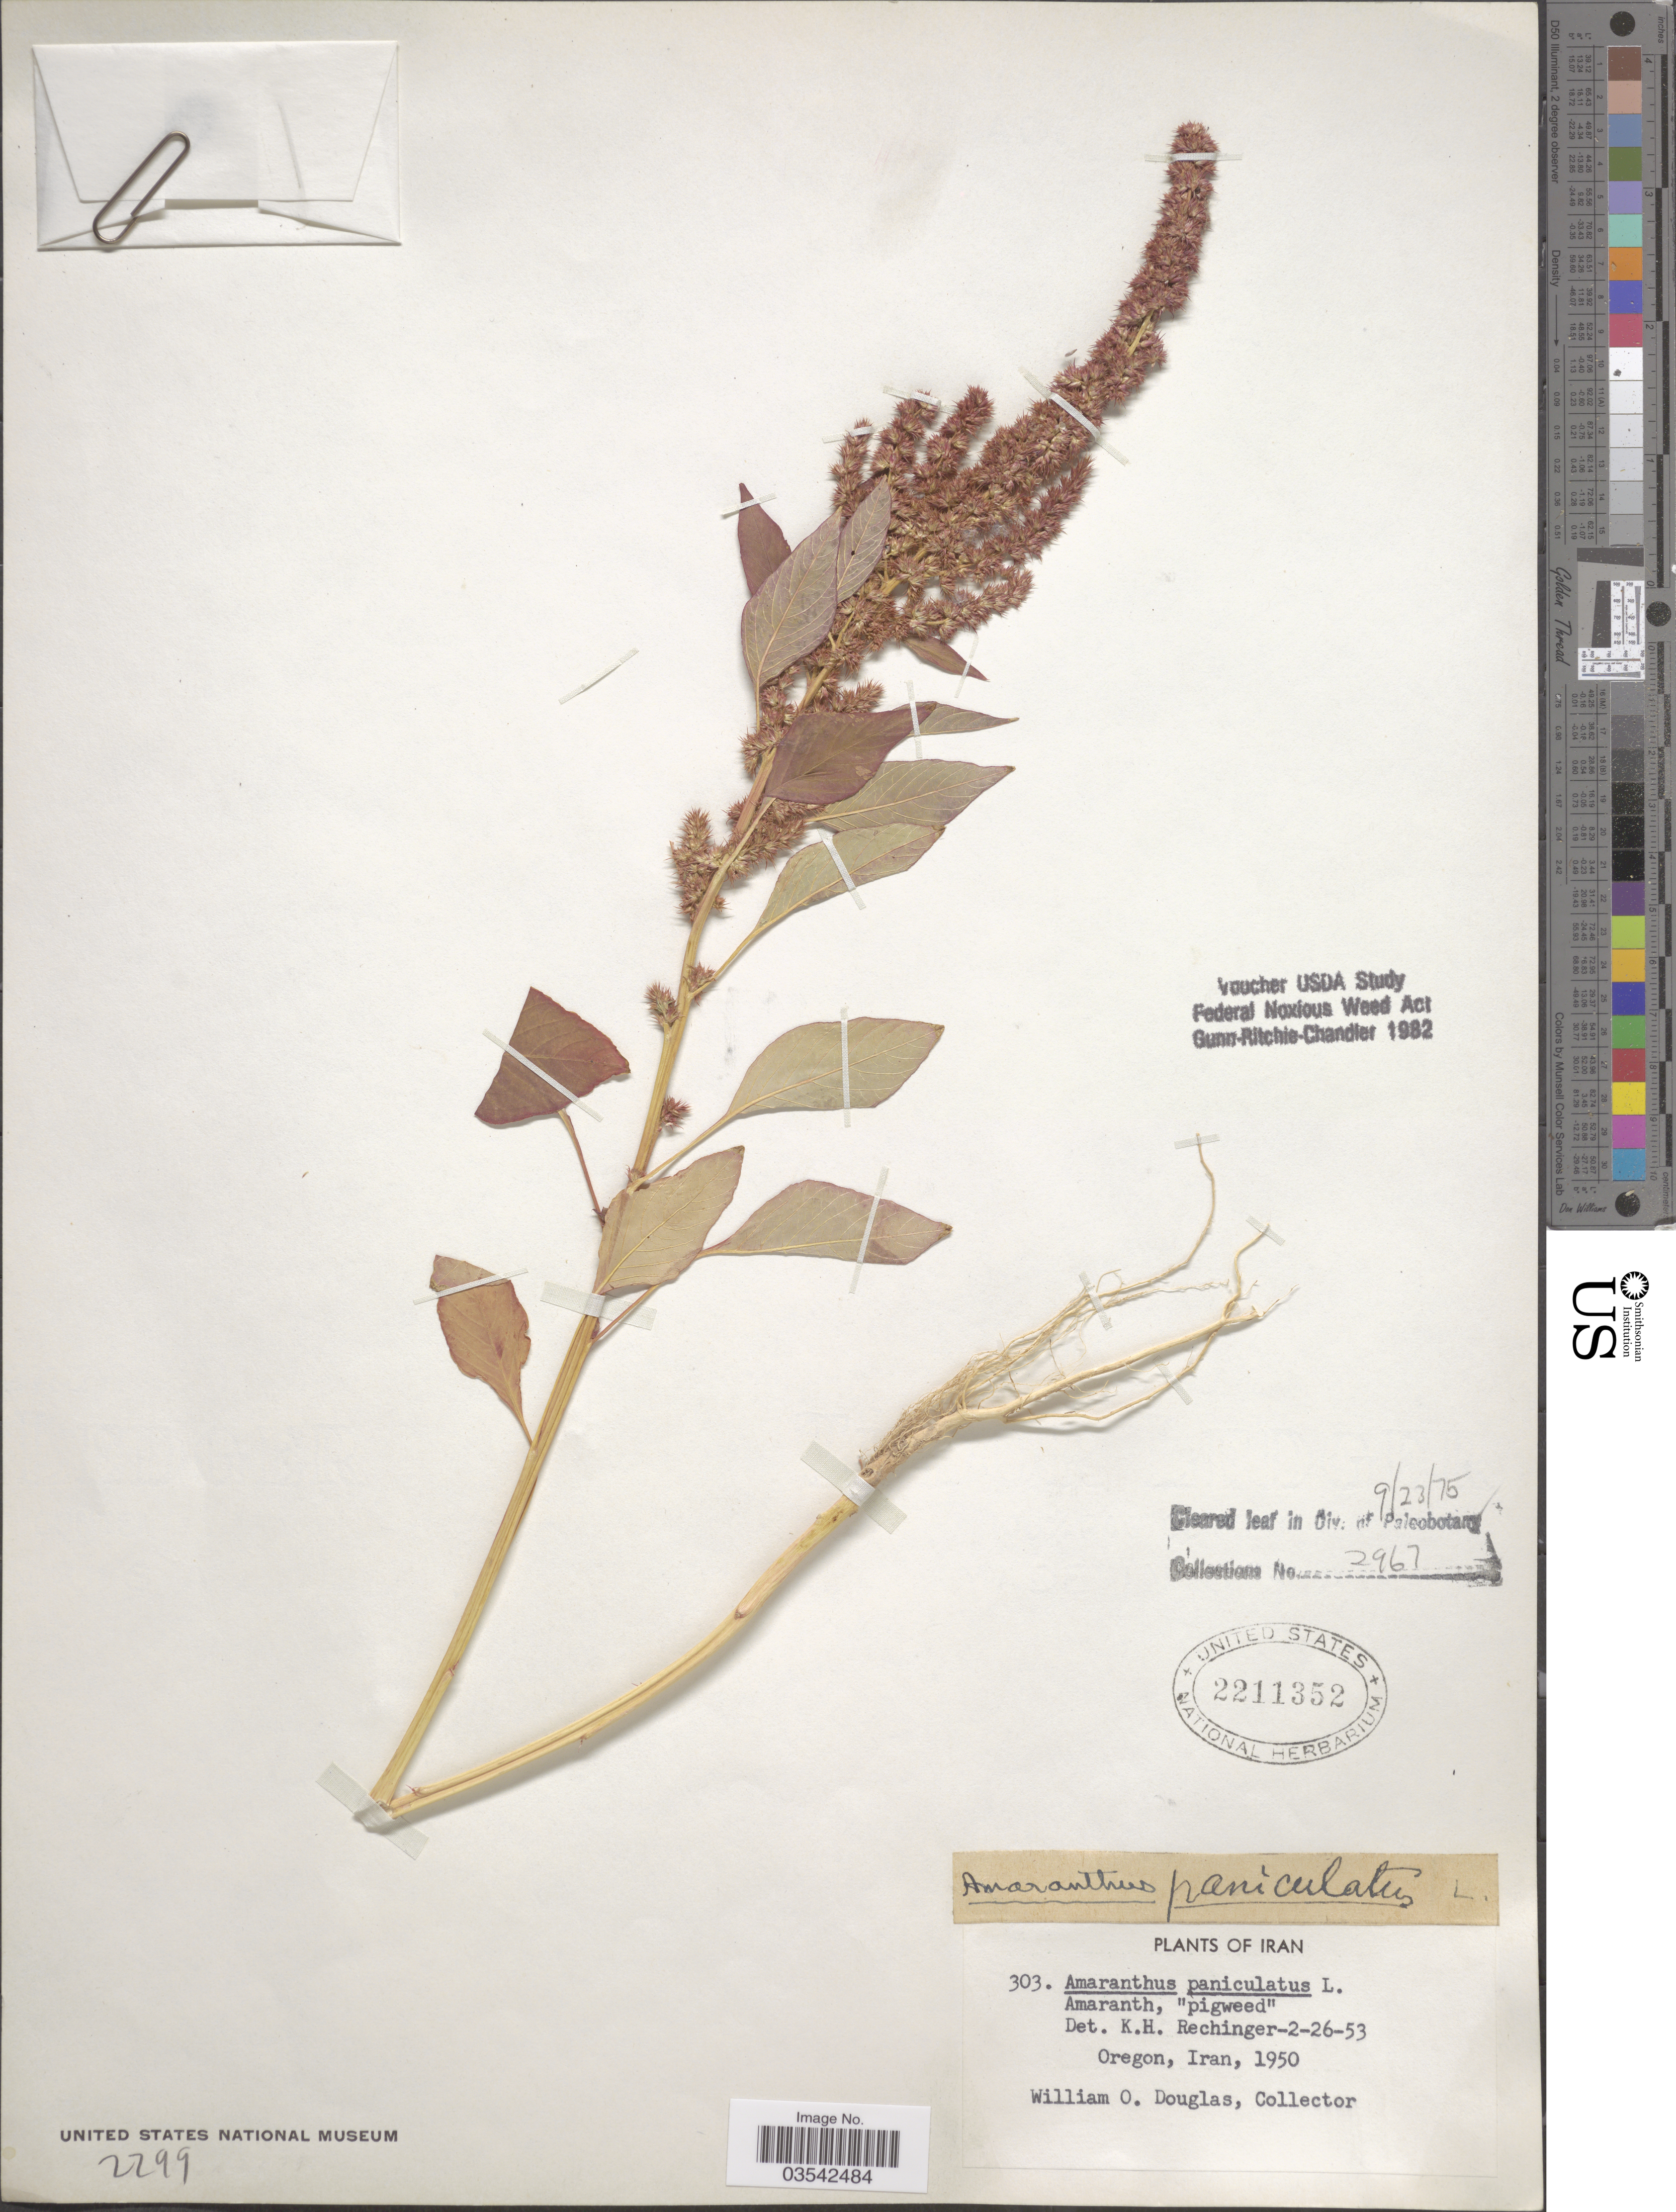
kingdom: Plantae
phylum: Tracheophyta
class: Magnoliopsida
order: Caryophyllales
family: Amaranthaceae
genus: Amaranthus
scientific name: Amaranthus paniculatus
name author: L.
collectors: W. Douglas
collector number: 303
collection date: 1950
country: Iran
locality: Oregon.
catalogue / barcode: US 2211352